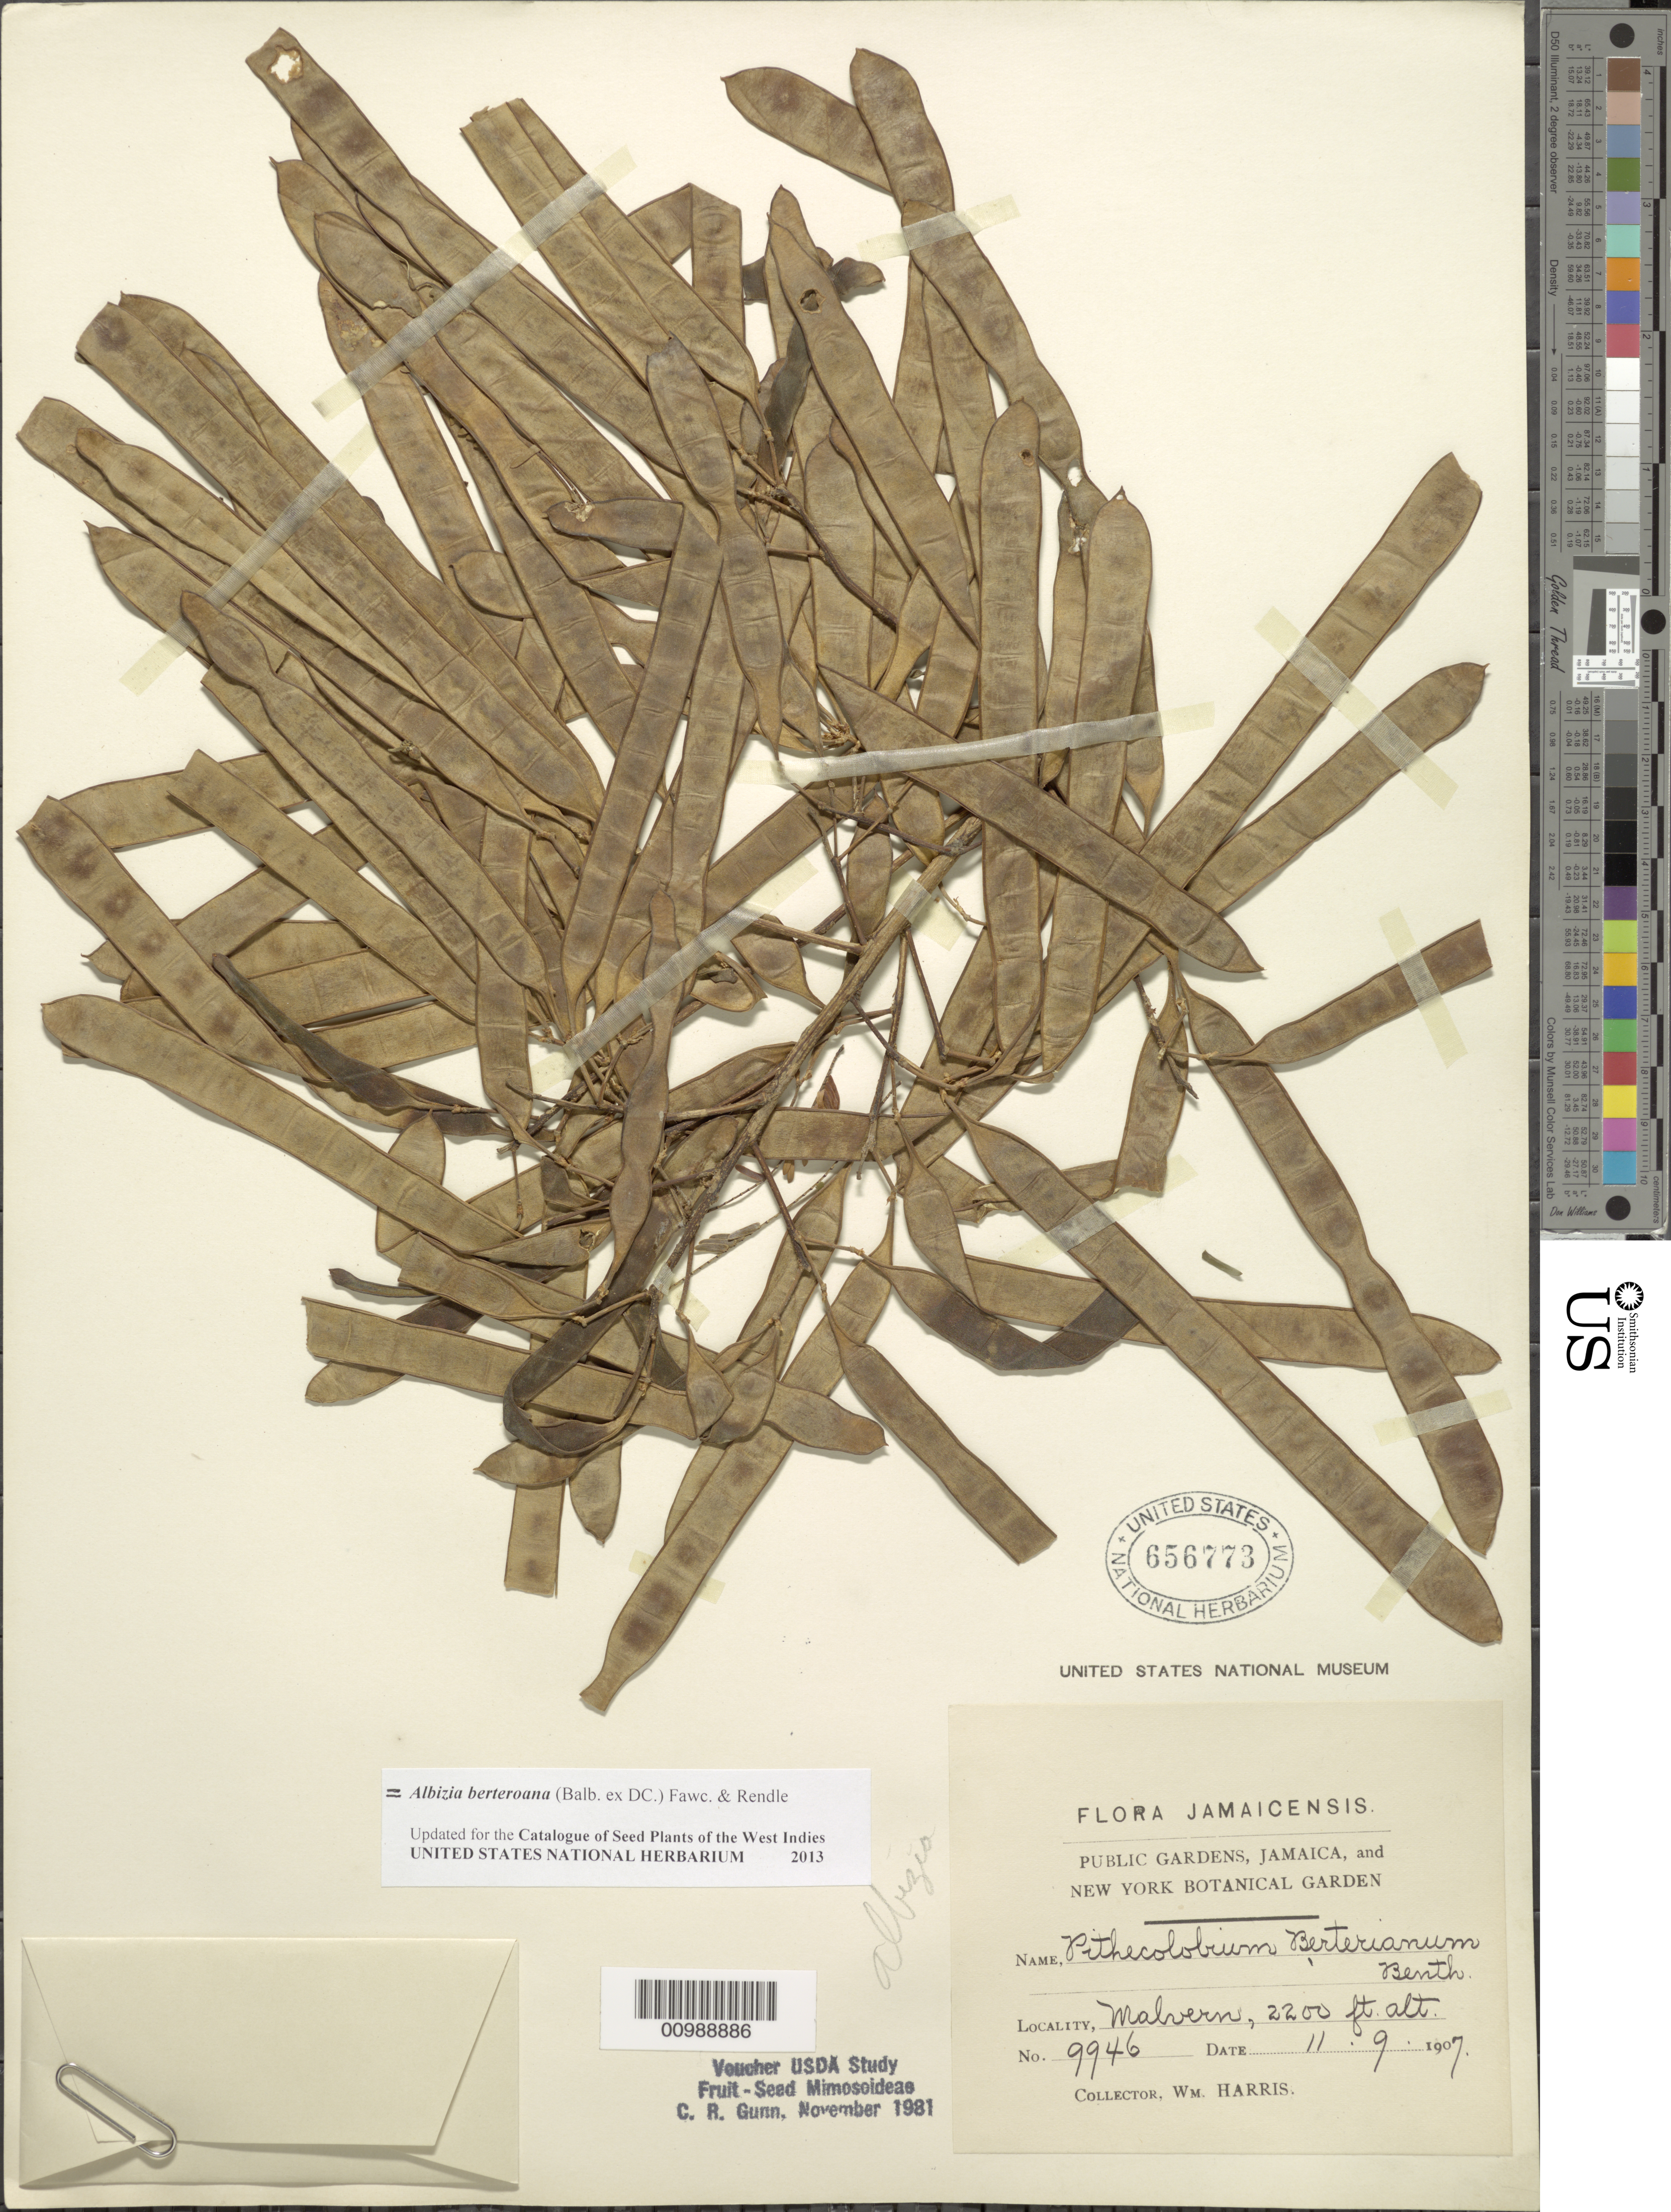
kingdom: Plantae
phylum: Tracheophyta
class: Magnoliopsida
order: Fabales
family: Fabaceae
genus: Pseudalbizzia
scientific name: Pseudalbizzia berteroana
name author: (Balb. ex DC.) Britton & Rose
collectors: W. H. Harris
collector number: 9946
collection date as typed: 11 Sep 1907 or 09 Nov 1907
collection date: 1907-09-11 or 1907-11-09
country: Jamaica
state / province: Saint Elizabeth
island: Jamaica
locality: Malvern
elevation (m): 671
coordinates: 0 N, 0 E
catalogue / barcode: US 656773